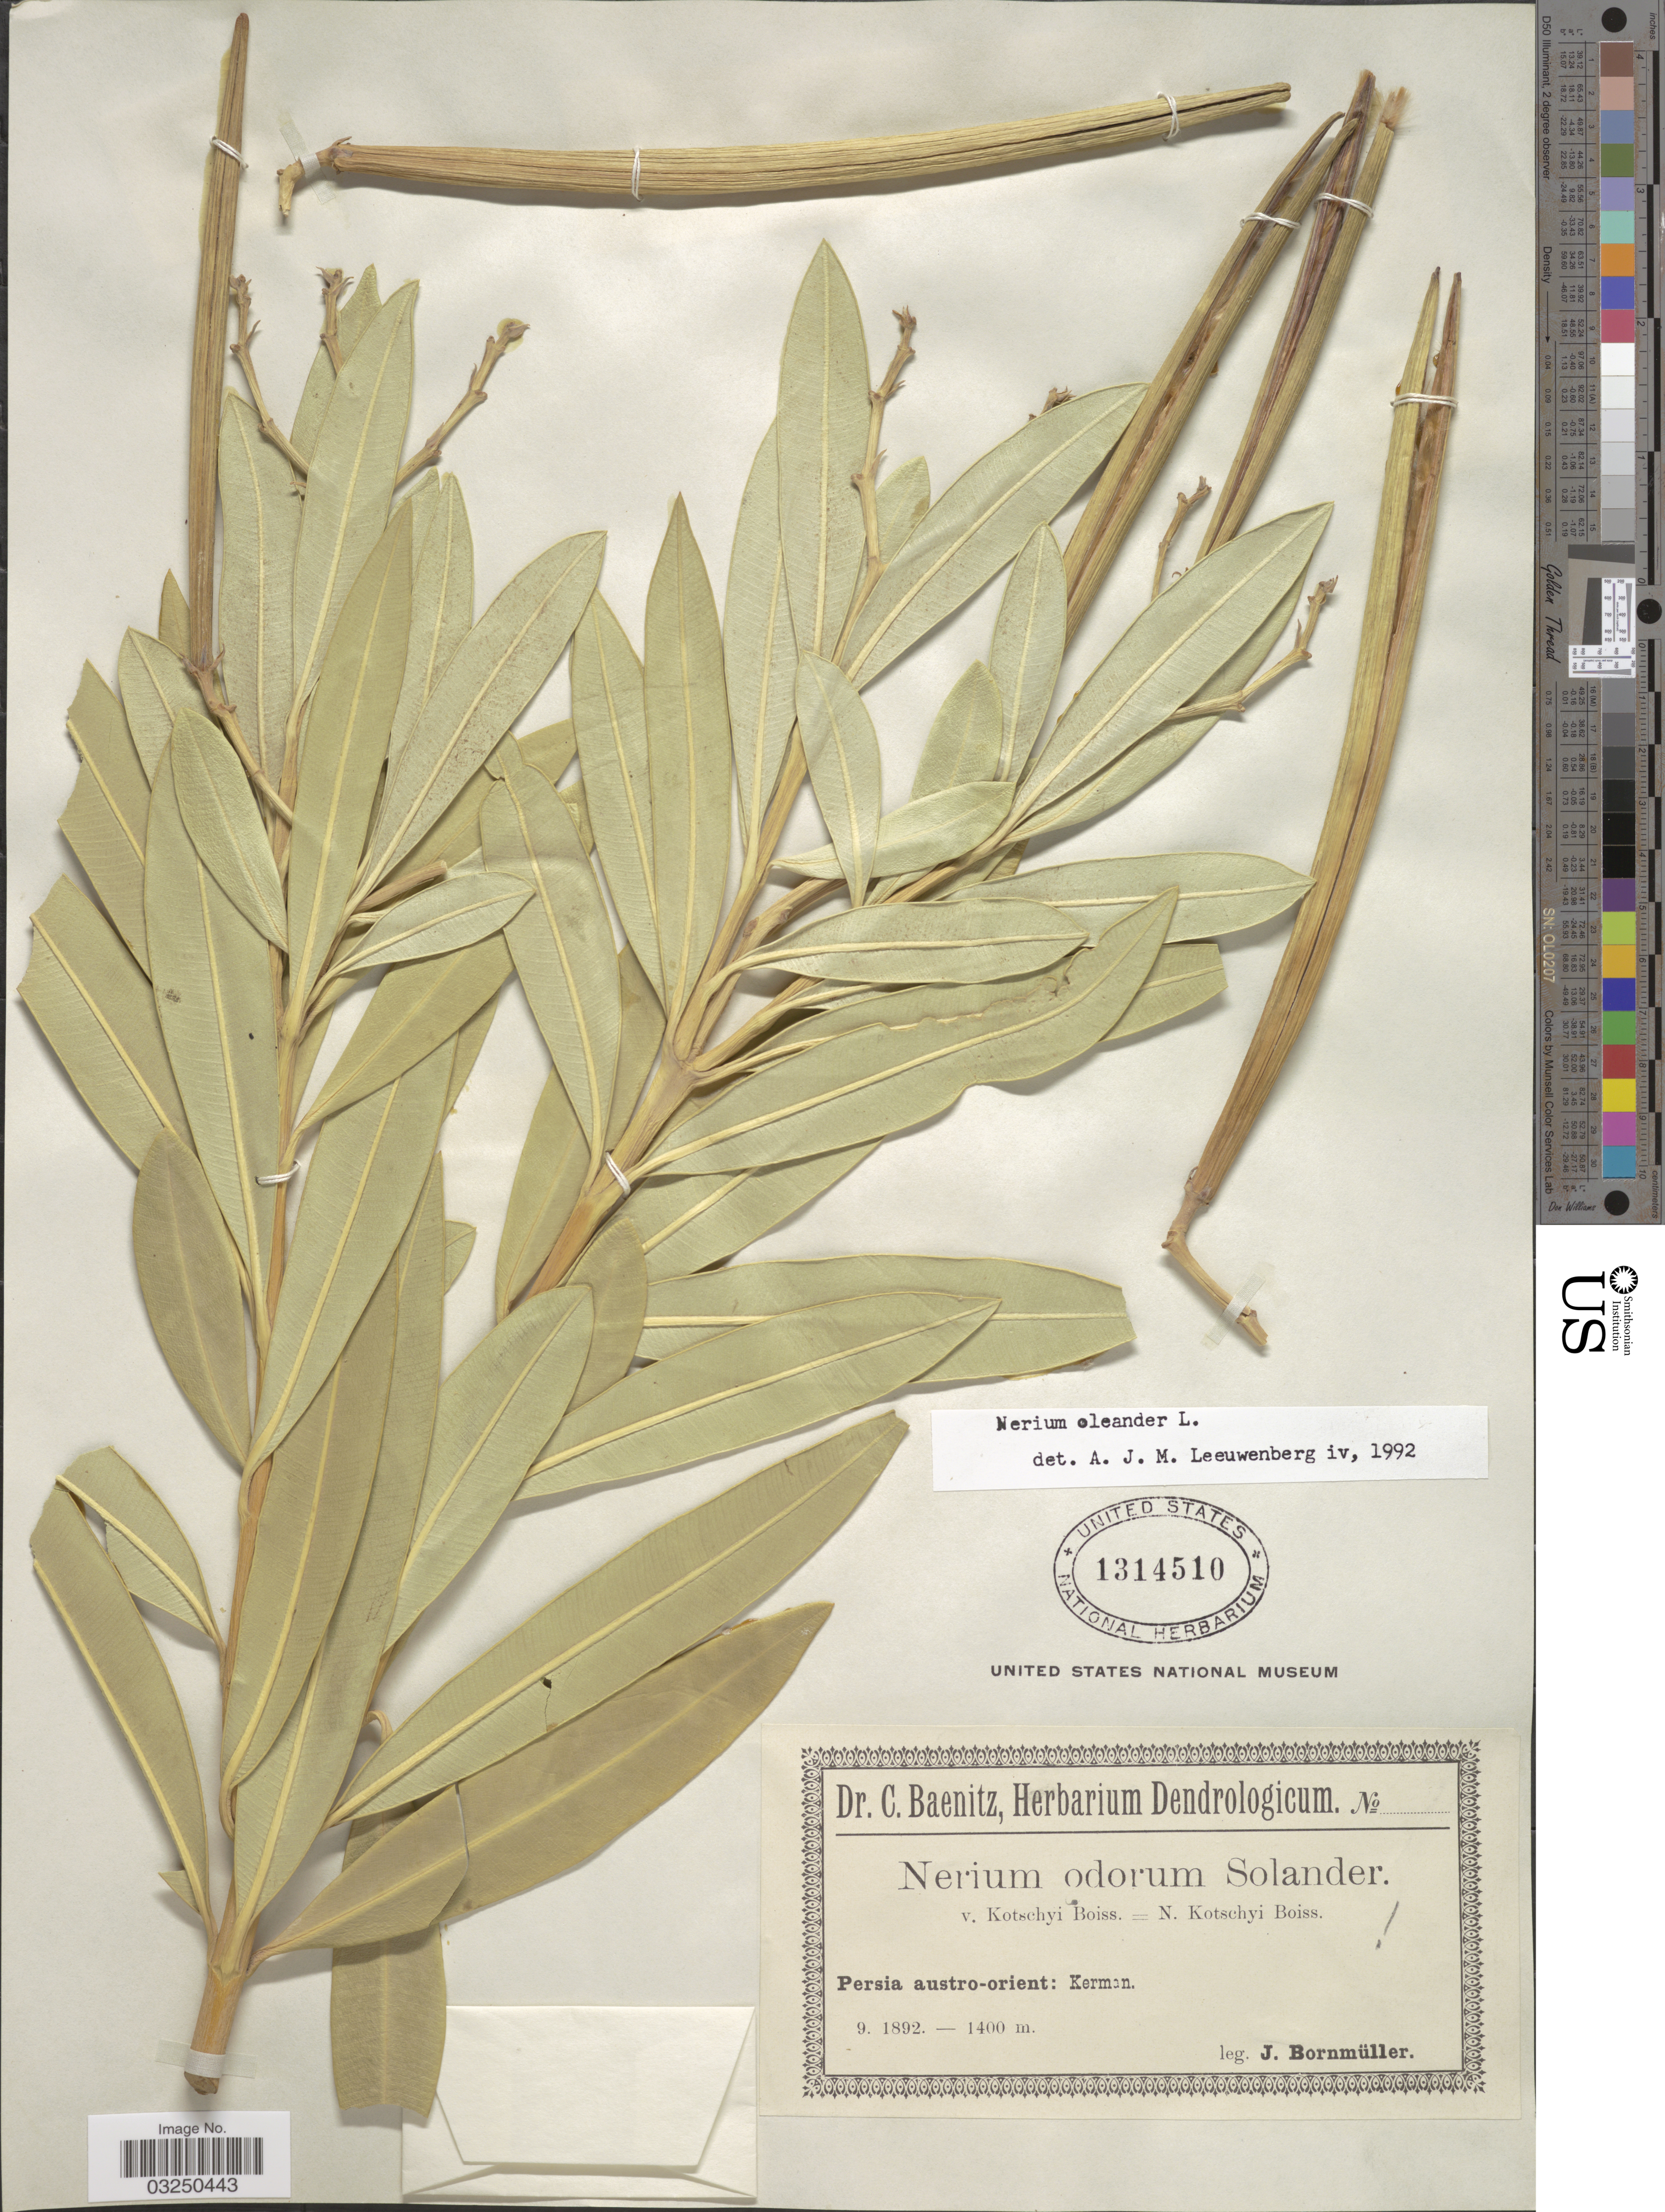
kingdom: Plantae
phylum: Tracheophyta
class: Magnoliopsida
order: Gentianales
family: Apocynaceae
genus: Nerium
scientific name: Nerium oleander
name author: L.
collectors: J. Bornmüller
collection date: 1892-09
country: Iran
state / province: Kerman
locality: Persia austro-orient.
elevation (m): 1400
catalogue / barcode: US 1314510